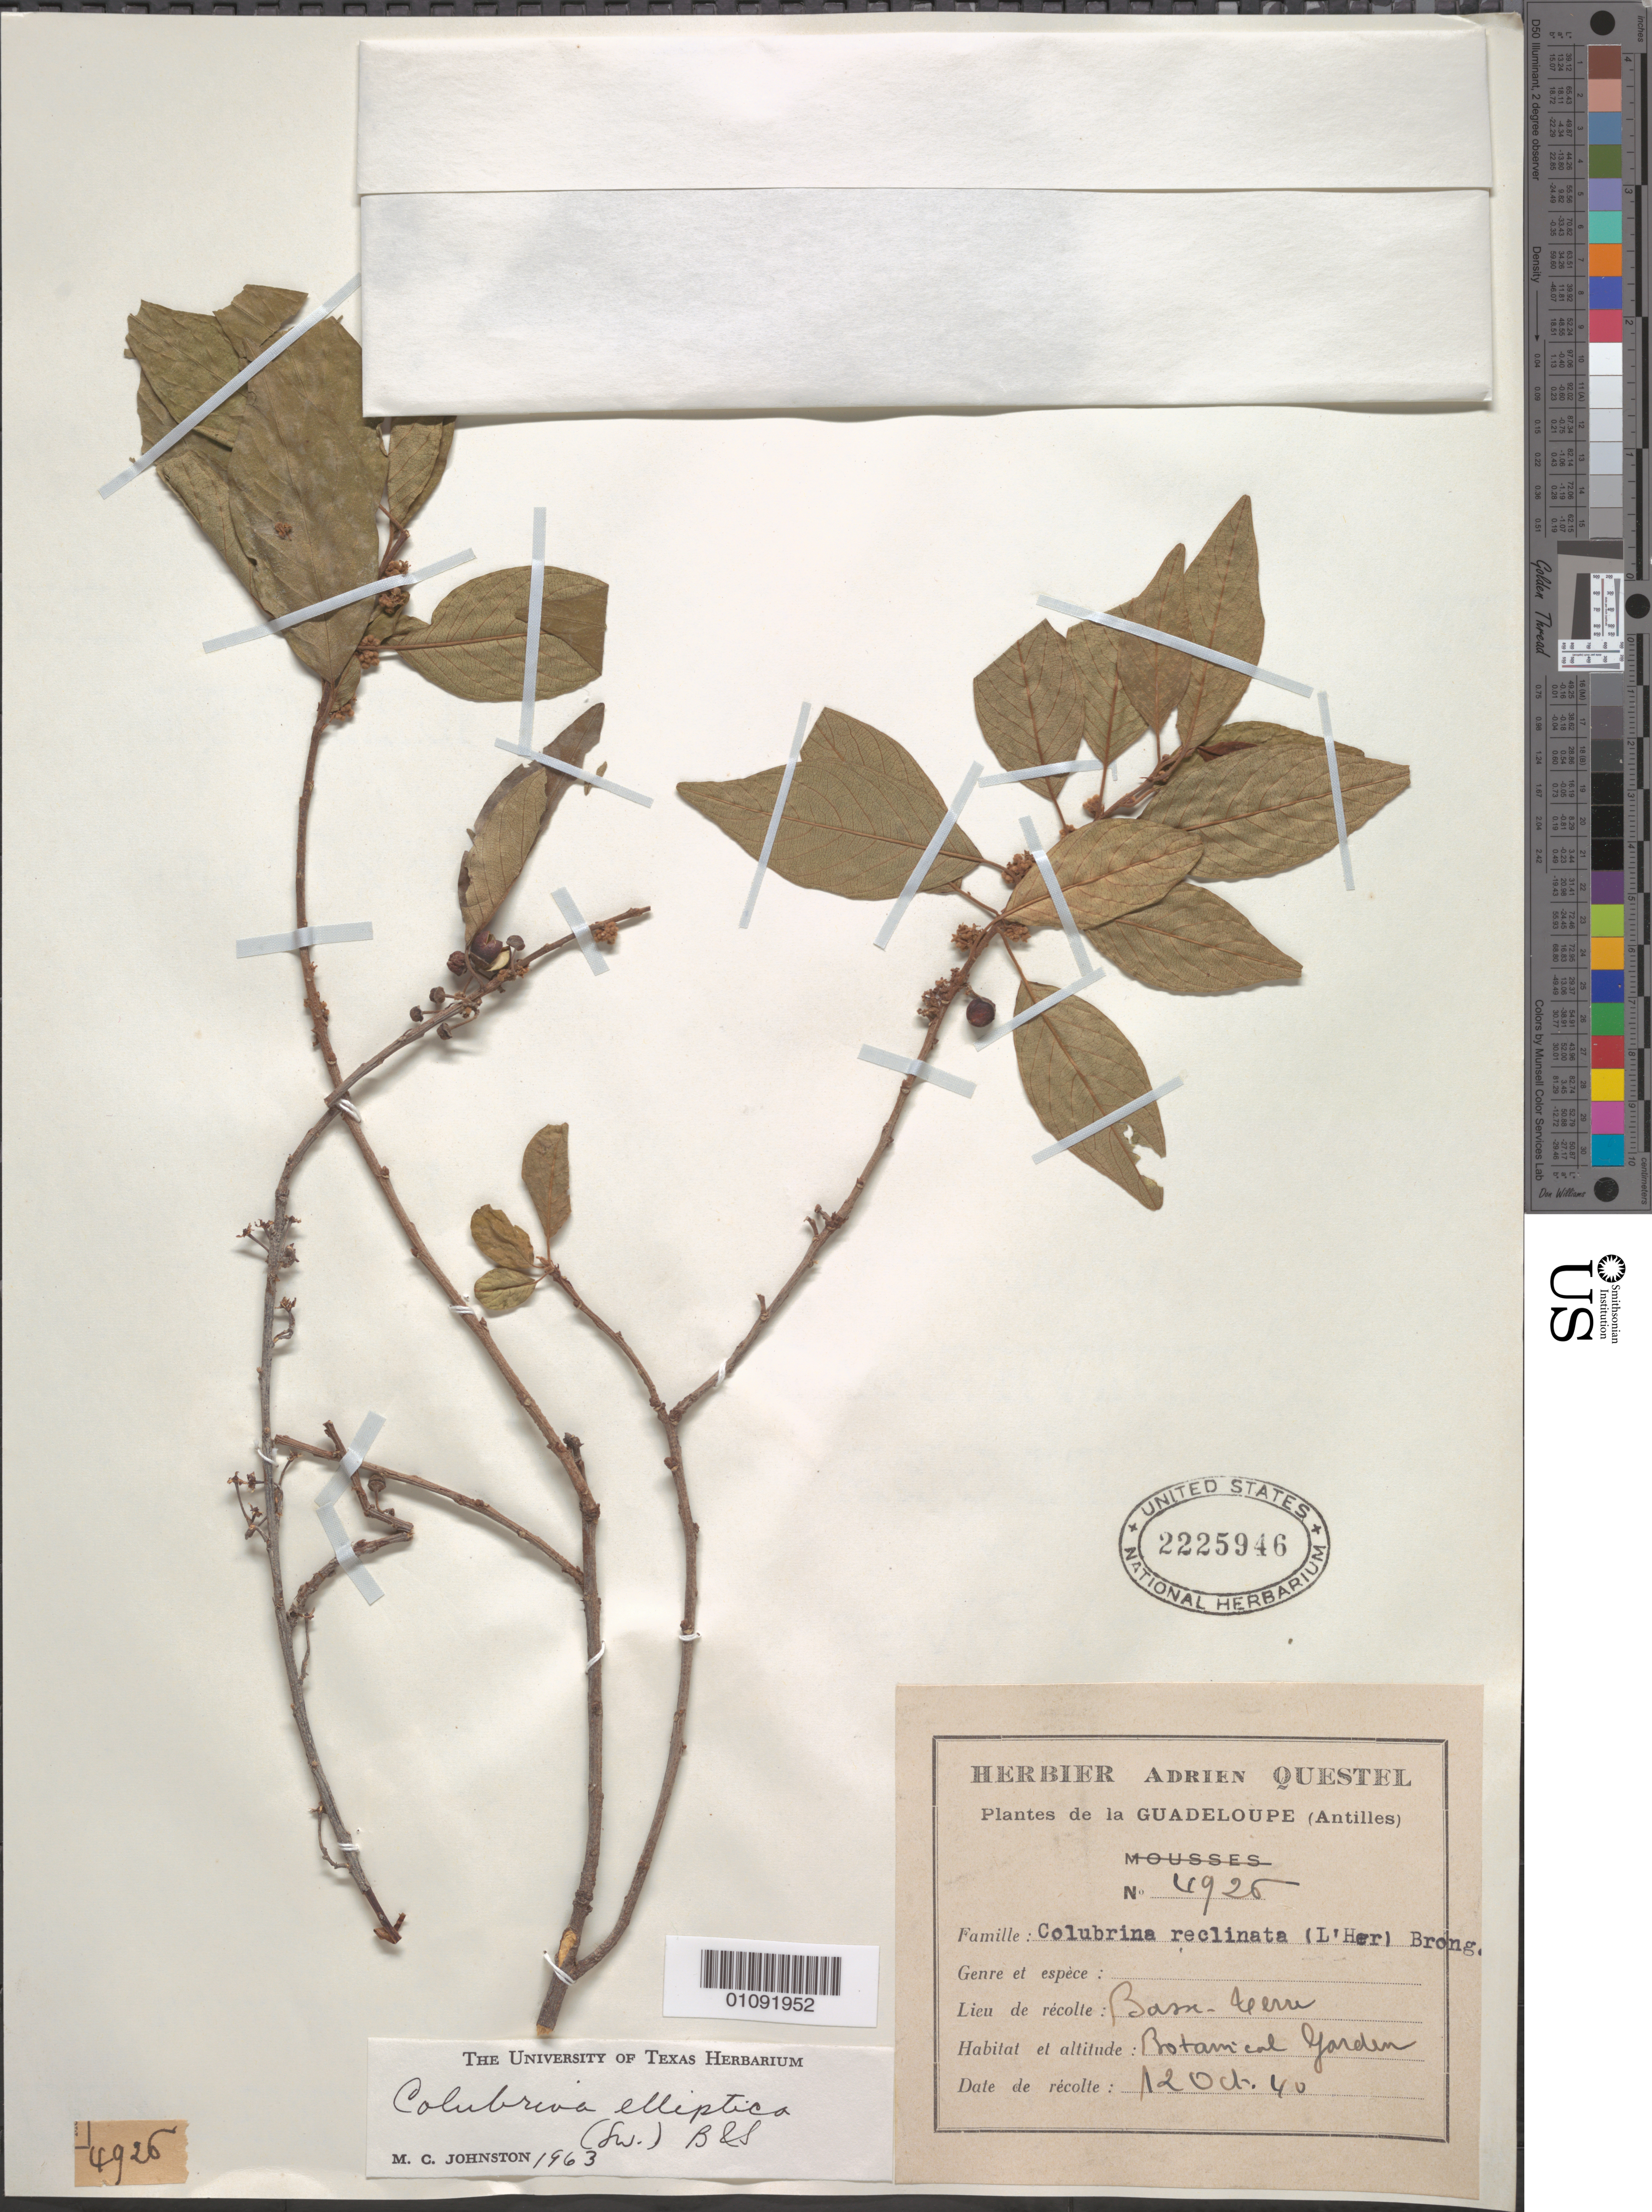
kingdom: Plantae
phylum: Tracheophyta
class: Magnoliopsida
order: Rosales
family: Rhamnaceae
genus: Colubrina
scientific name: Colubrina elliptica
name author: (Sw.) Brizicky & W.L. Stern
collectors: A. Questel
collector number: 4926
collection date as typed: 12 Oct 1940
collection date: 1940-10-12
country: Guadeloupe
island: Basse Terre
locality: Basse Terre. Botanical Garden.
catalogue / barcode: US 2225946